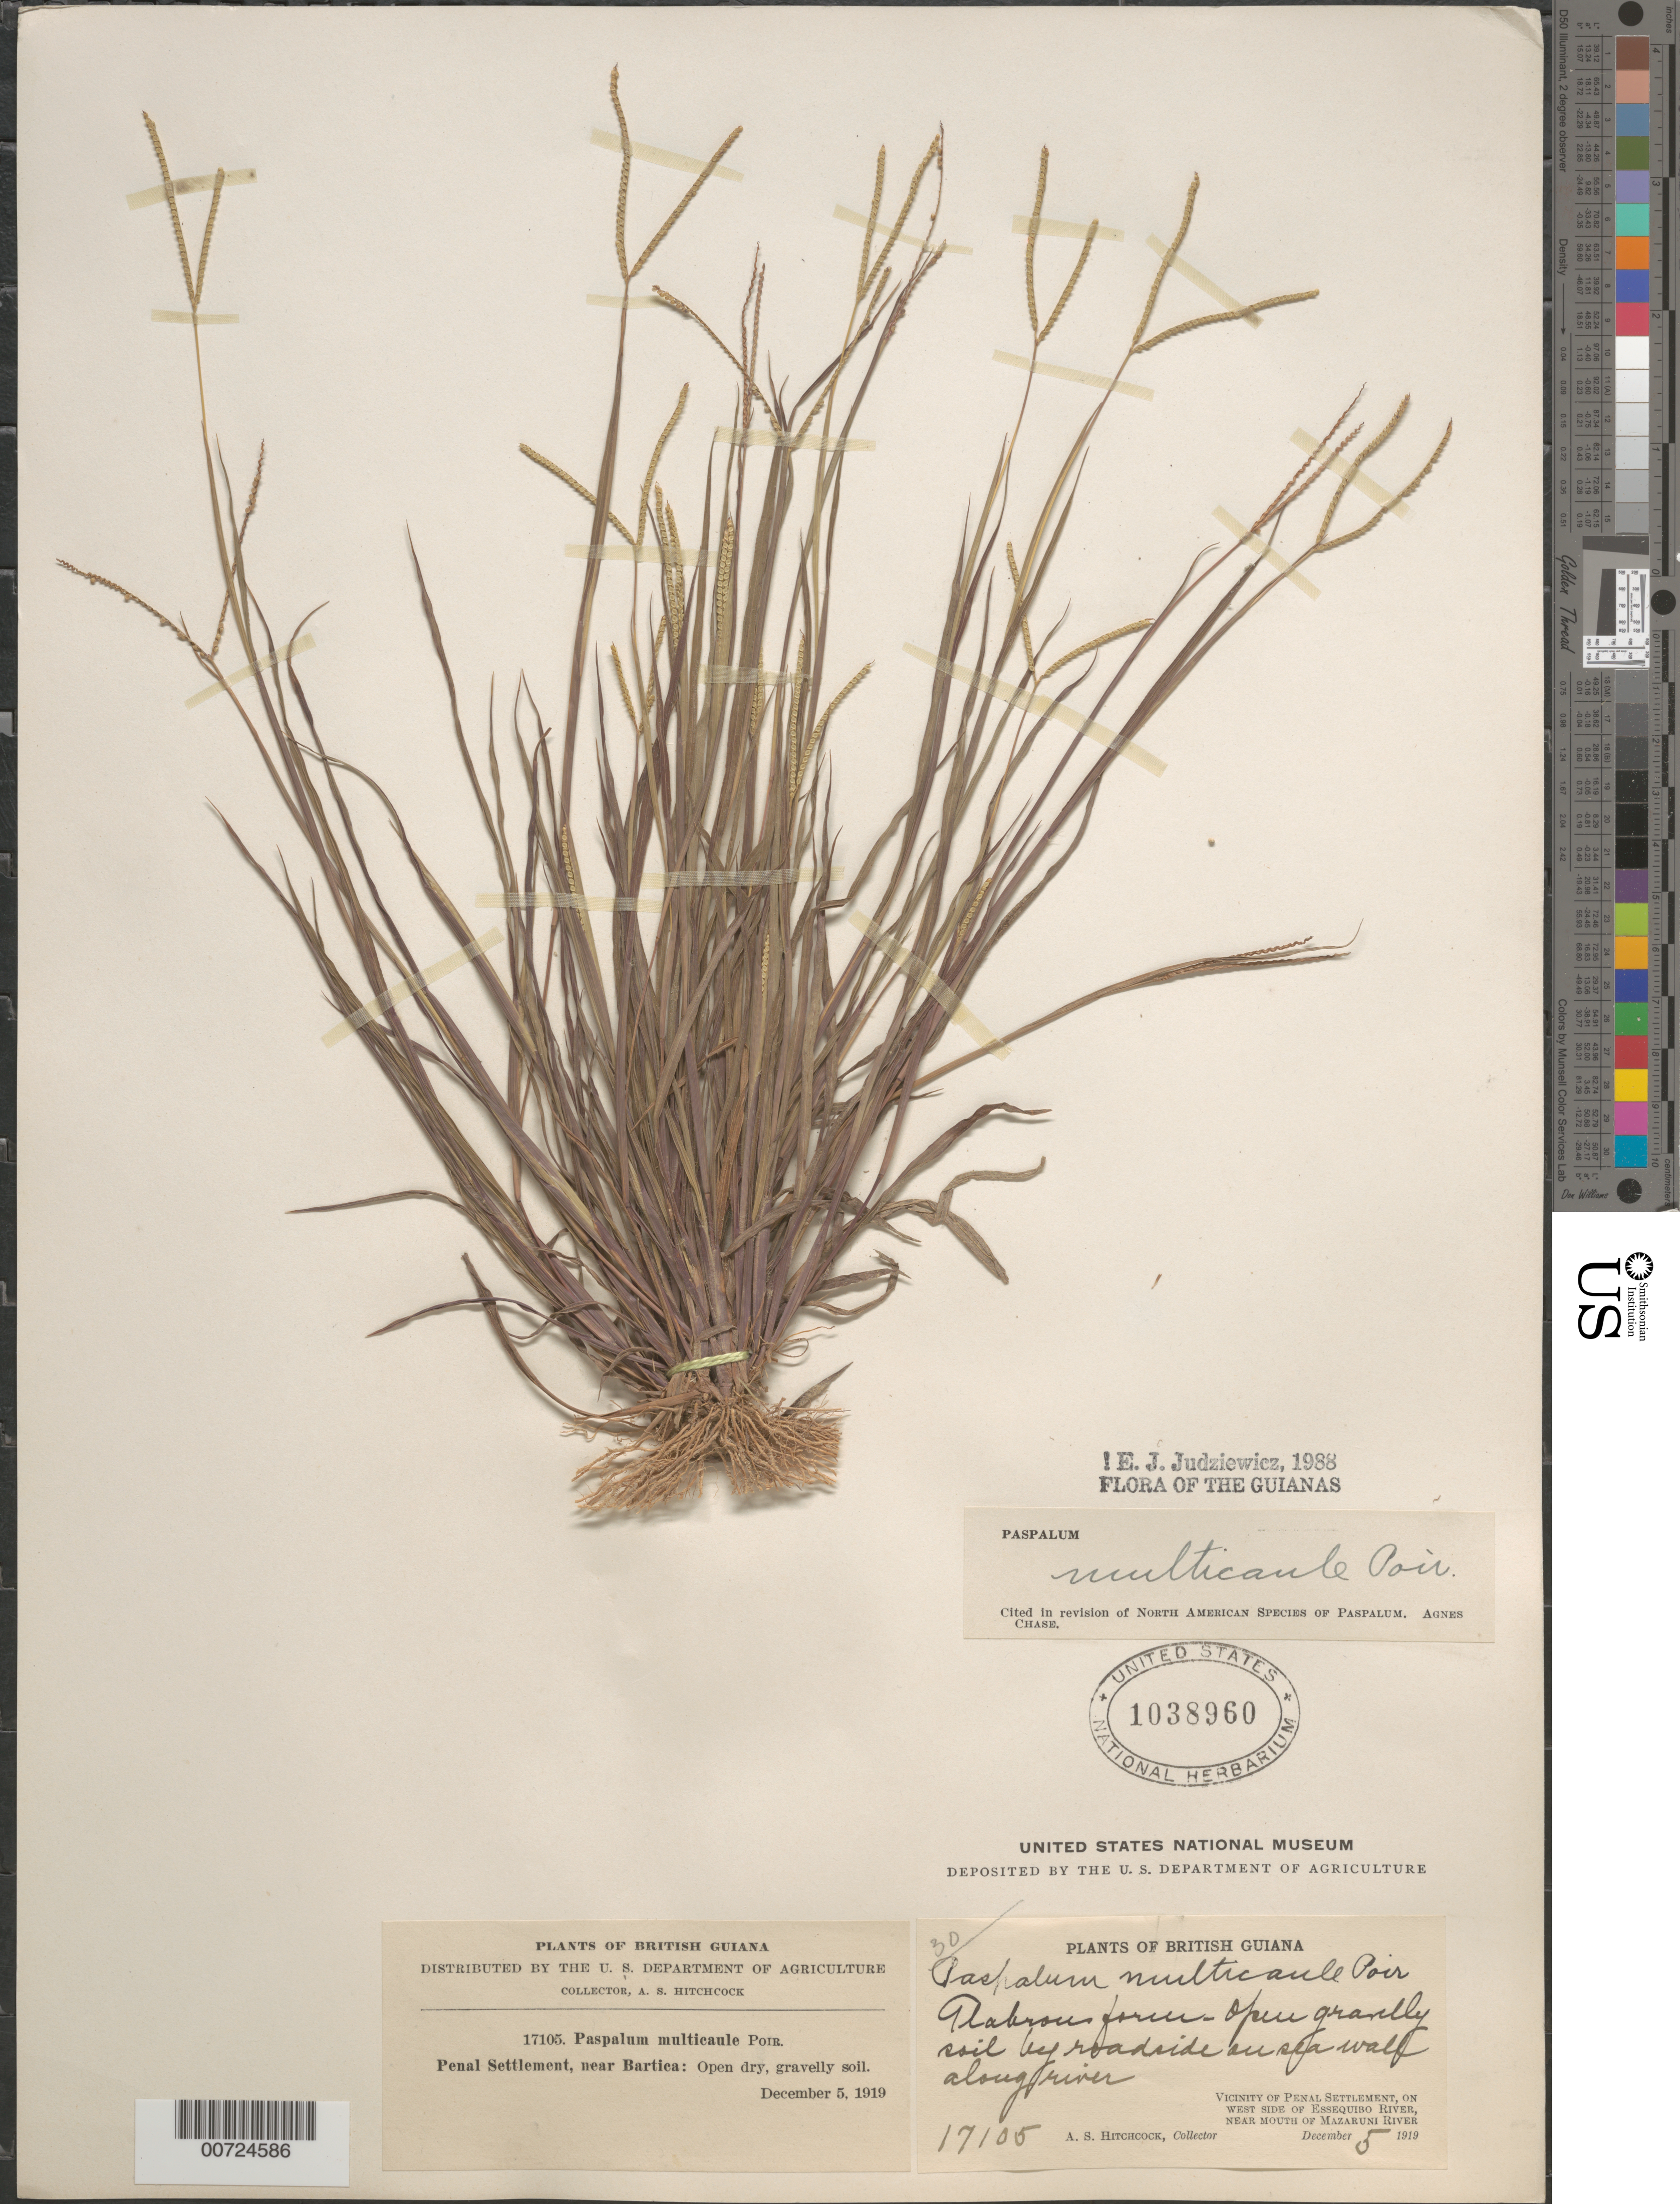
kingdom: Plantae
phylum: Tracheophyta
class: Liliopsida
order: Poales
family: Poaceae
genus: Paspalum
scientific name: Paspalum multicaule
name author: Poir.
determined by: Judziewicz, E. J.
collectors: A. S. Hitchcock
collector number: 17105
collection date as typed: Dec. 3-9, 1919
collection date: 1919-12-03/1919-12-09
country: Guyana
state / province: Cuyuni-Mazaruni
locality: Penal Settlement, on W side of Essequibo River, near mouth of Mazaruni River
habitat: Open gravely soil by roadside on sea wall along river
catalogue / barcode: US 1038960